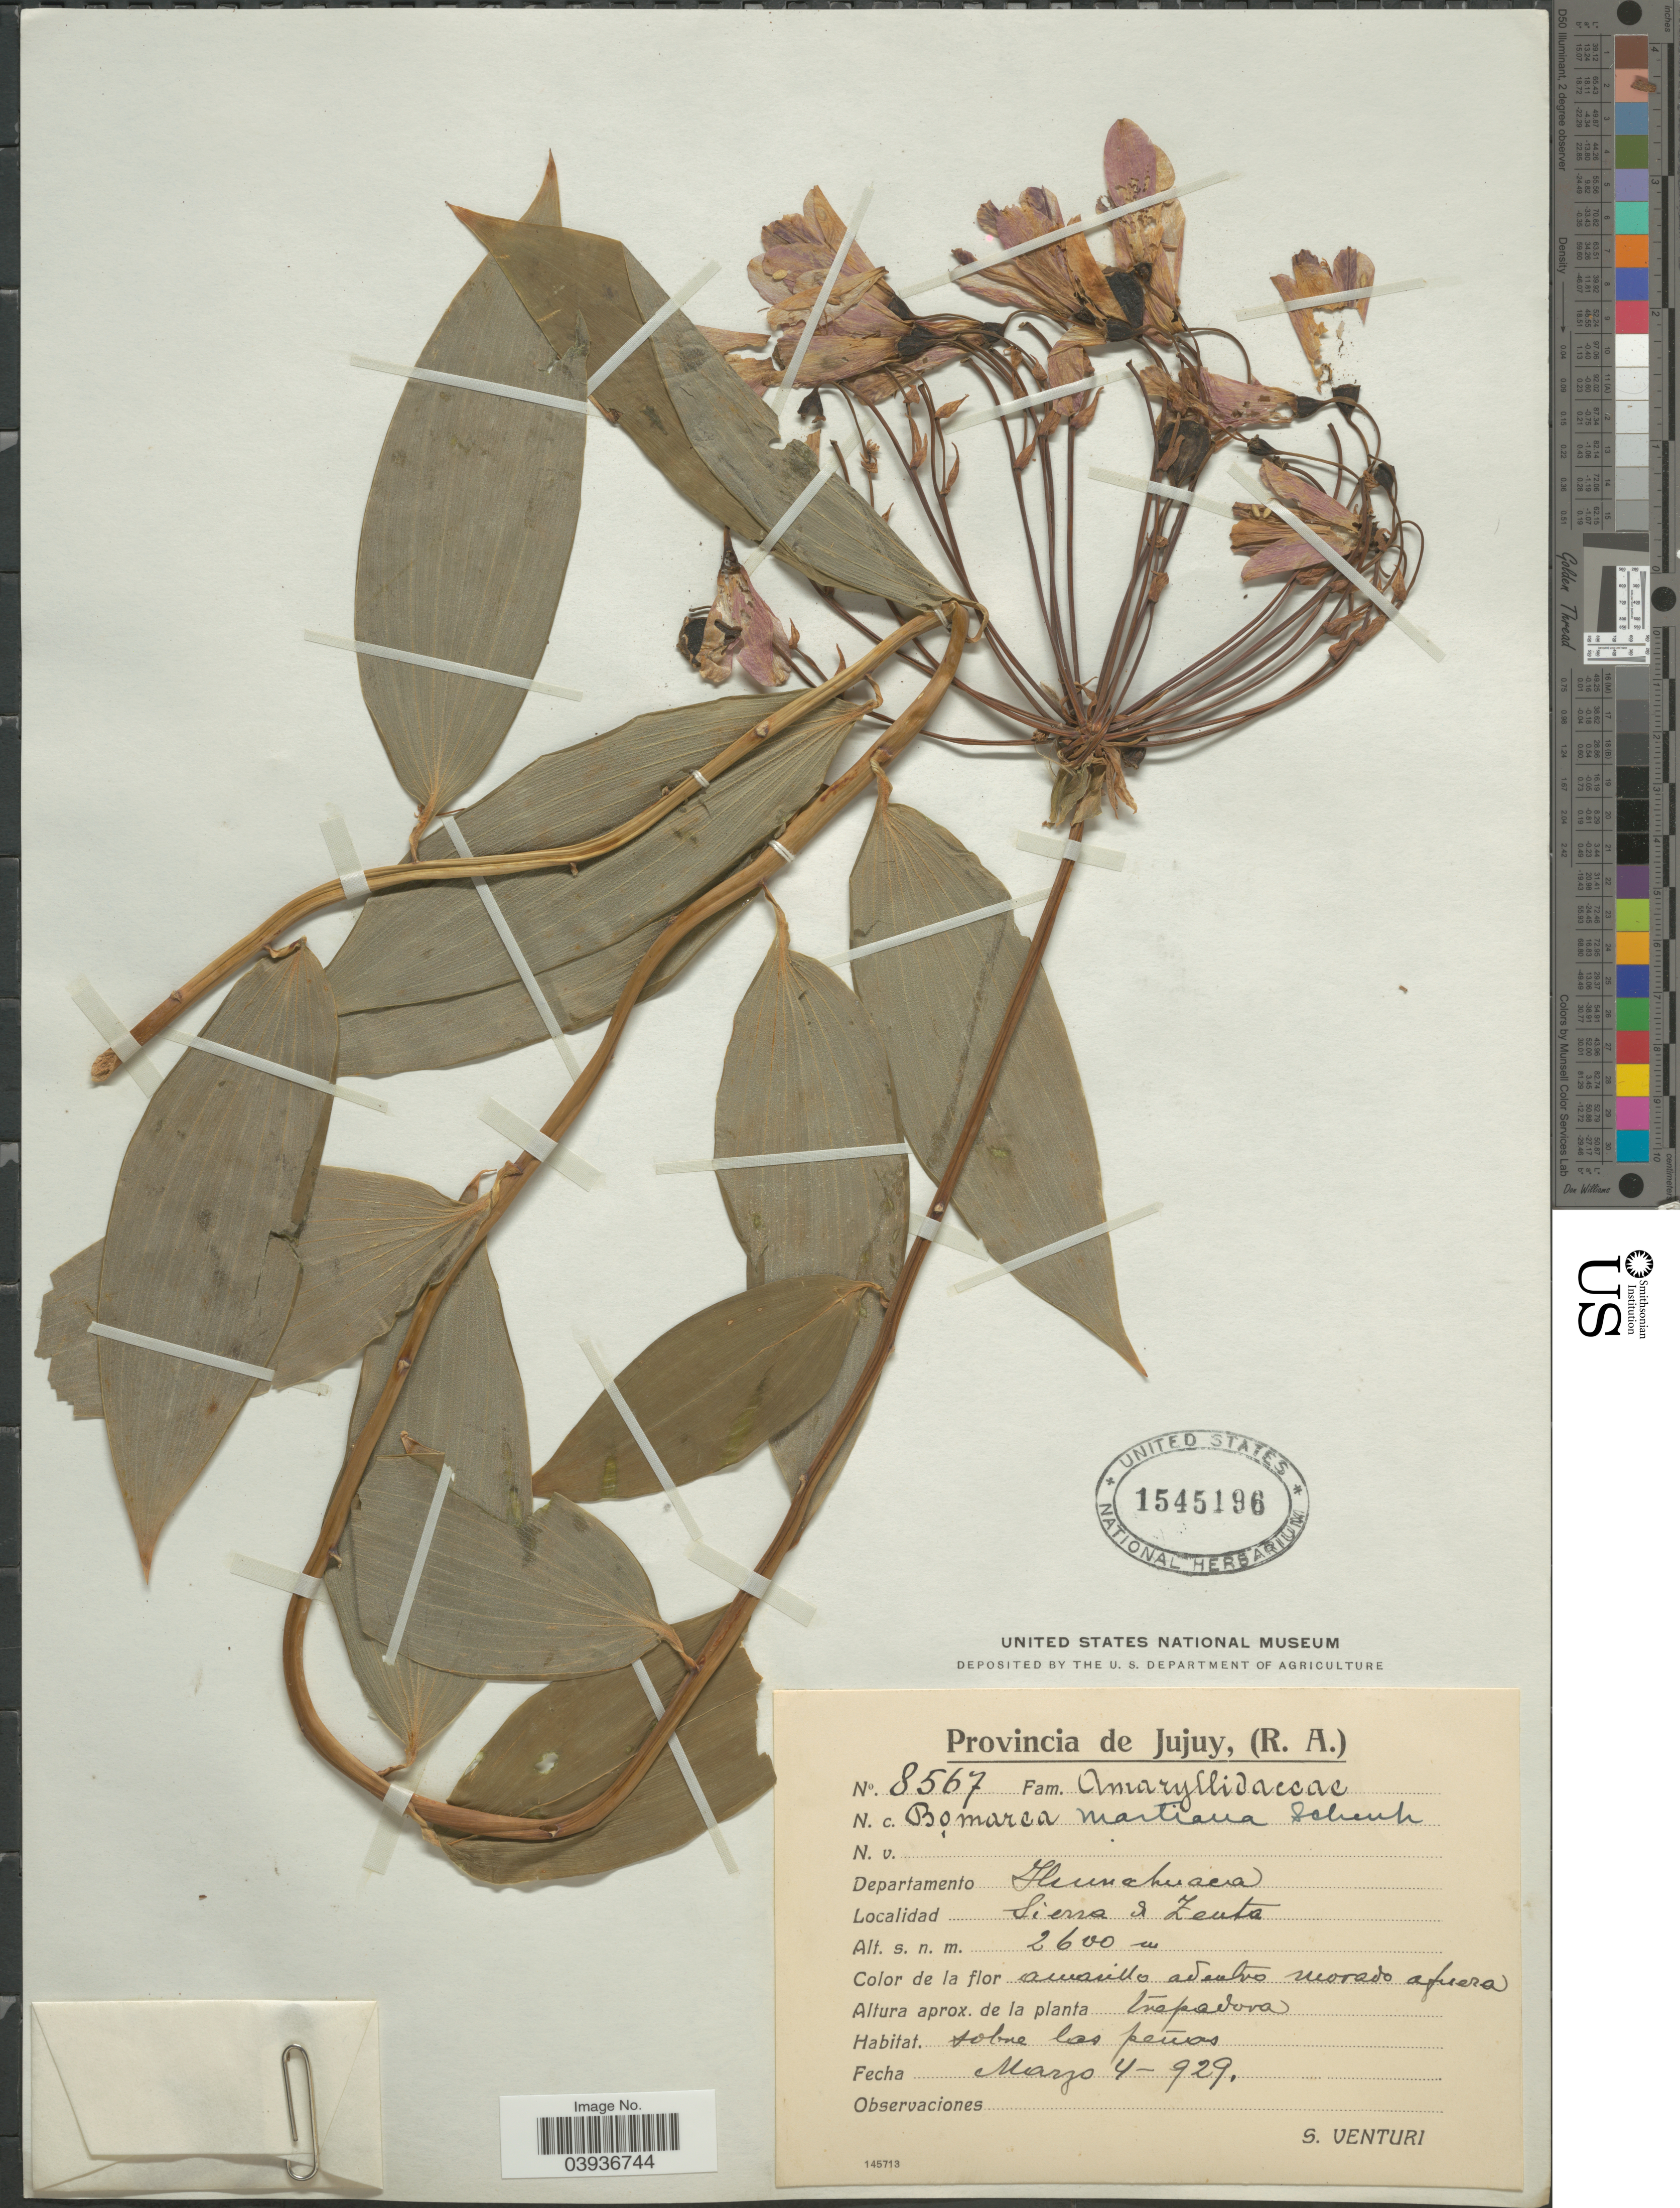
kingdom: Plantae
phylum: Tracheophyta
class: Liliopsida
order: Liliales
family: Alstroemeriaceae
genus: Bomarea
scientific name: Bomarea edulis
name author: (Tussac) Herb.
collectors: S. Venturi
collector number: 8567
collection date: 1929-03-04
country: Argentina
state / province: Jujuy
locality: Departamento Humahuaca. Sierra de Zueta.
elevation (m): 2600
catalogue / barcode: US 1545196